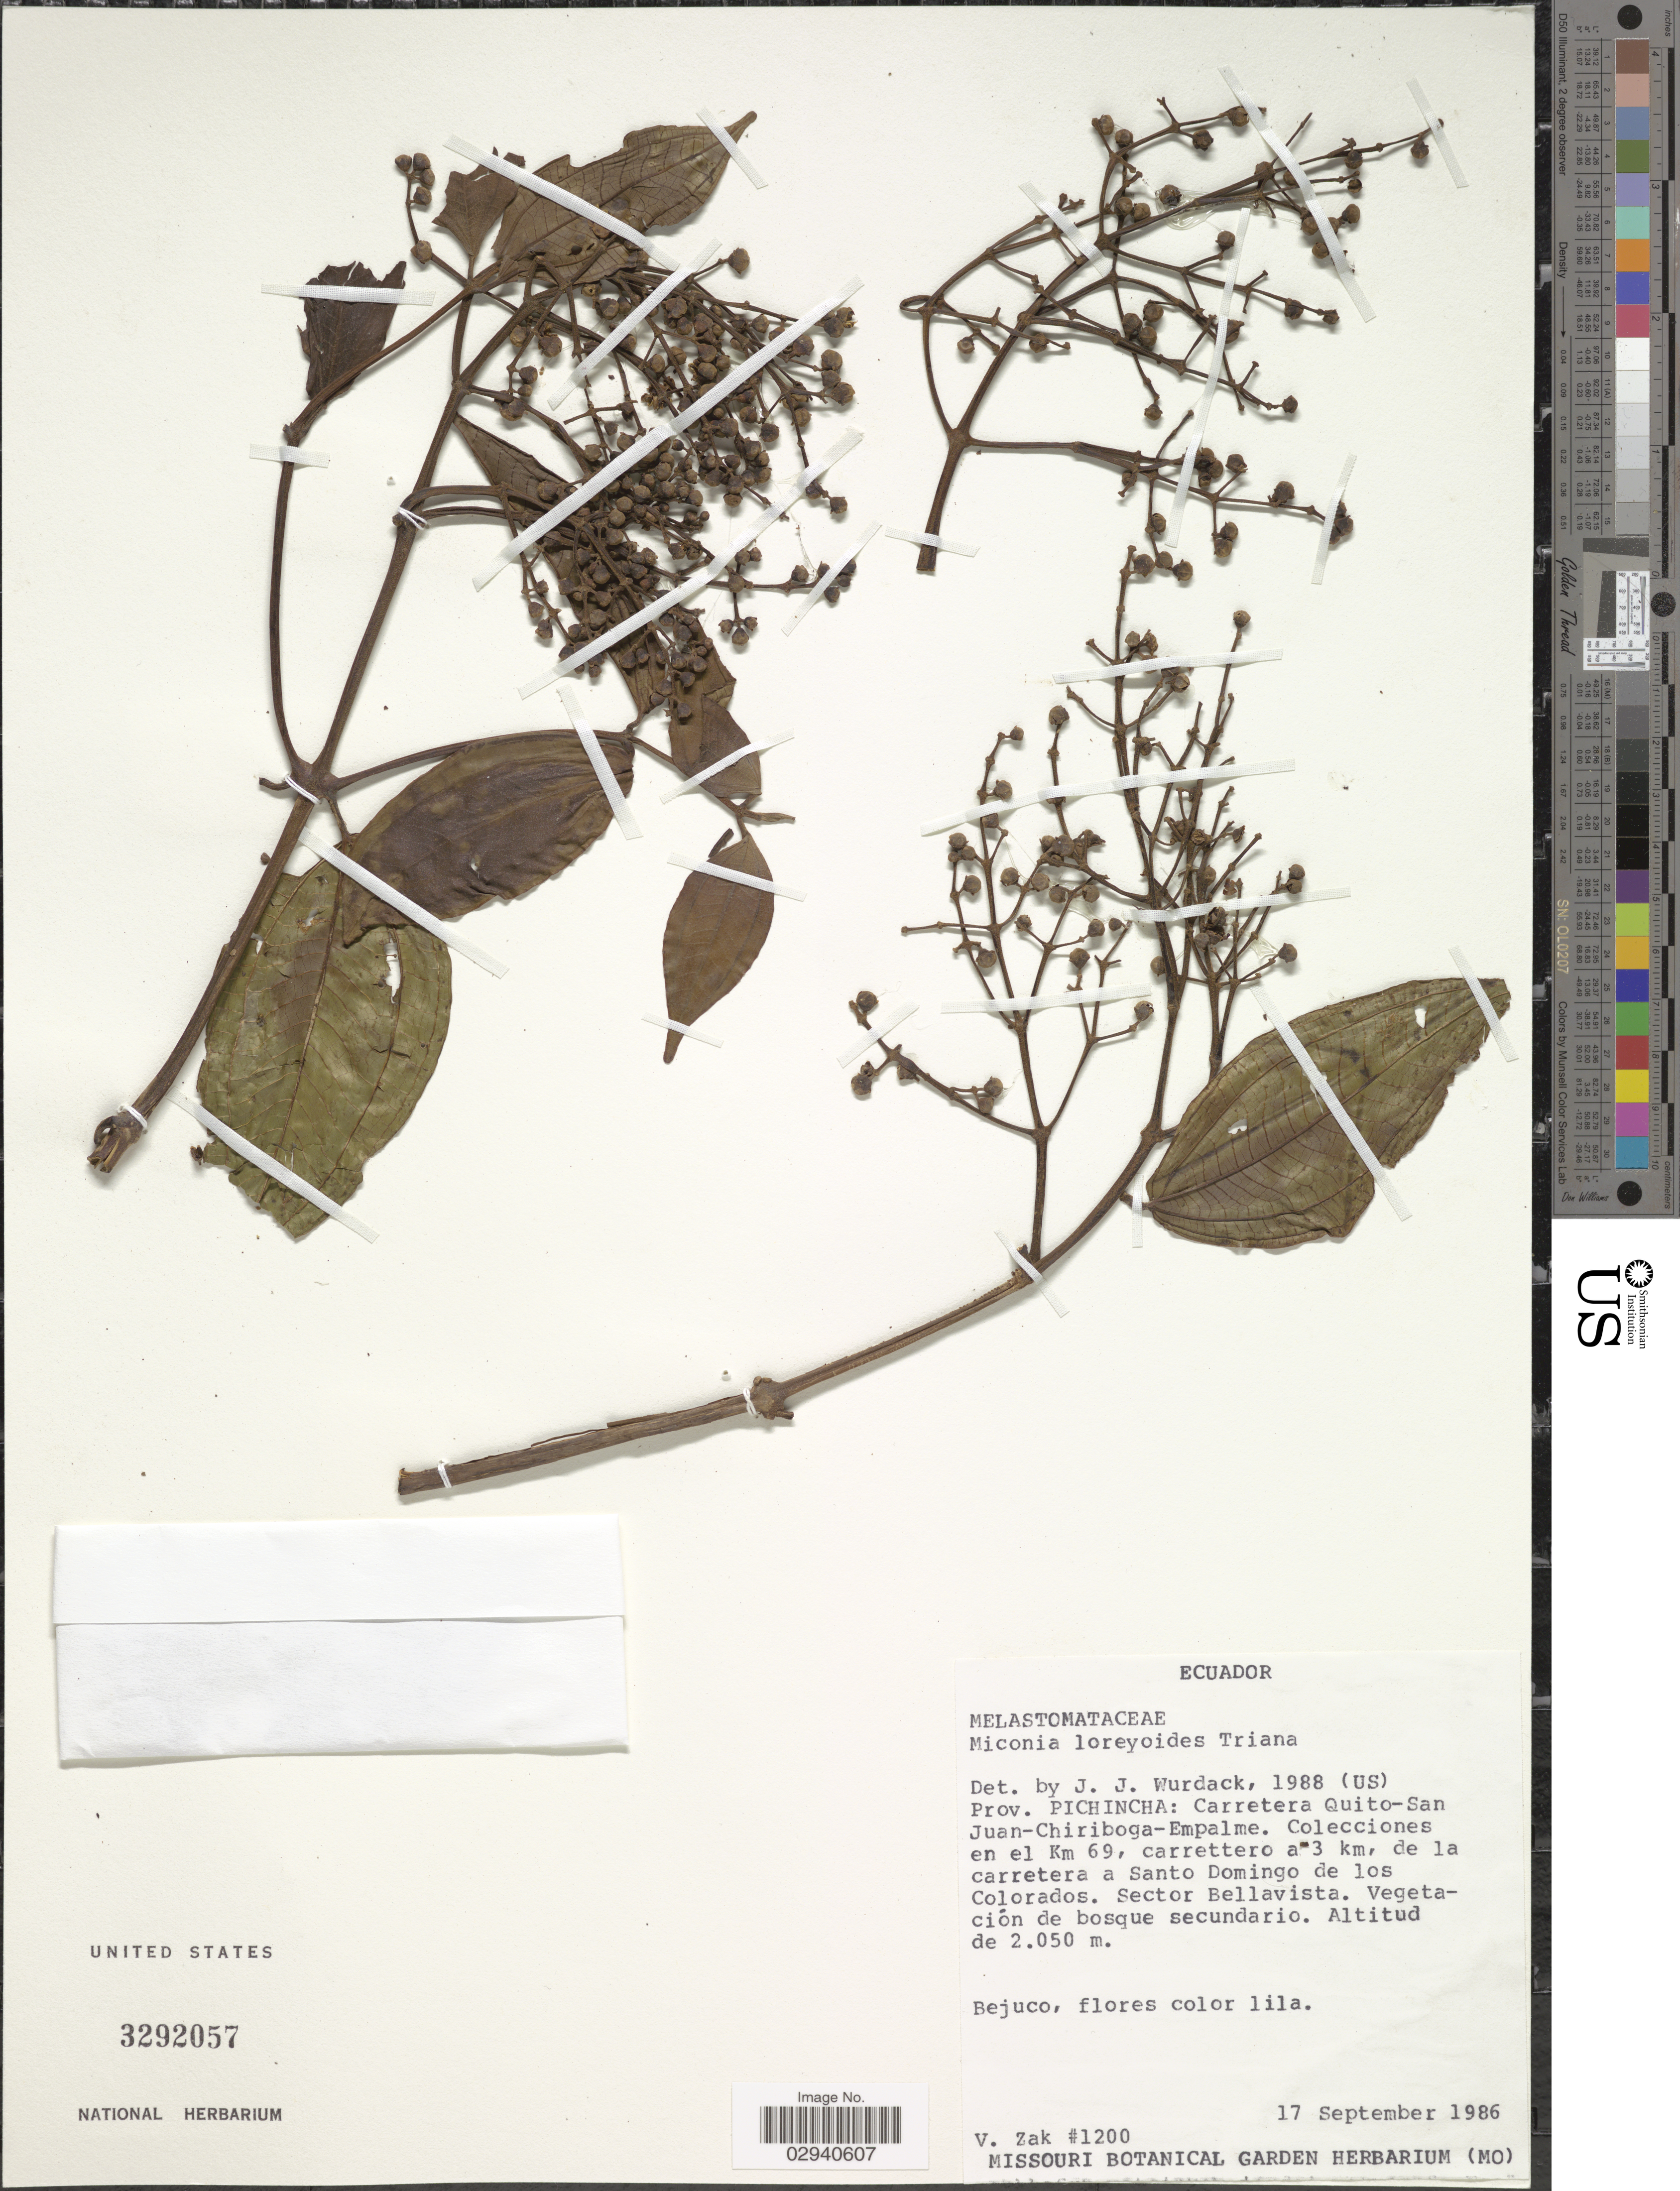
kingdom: Plantae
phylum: Tracheophyta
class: Magnoliopsida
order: Myrtales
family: Melastomataceae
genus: Miconia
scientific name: Miconia loreyoides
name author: Triana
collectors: V. Zak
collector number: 1200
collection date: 1986-09-17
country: Ecuador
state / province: Pichincha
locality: Carretera Quito-San Juan-Chiriboga-Empalme. En el km 69, carretero a-3 km, de la carretera a Santo Domingo de los Colorados. Sector Bellavista.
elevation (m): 2050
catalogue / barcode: US 3292057